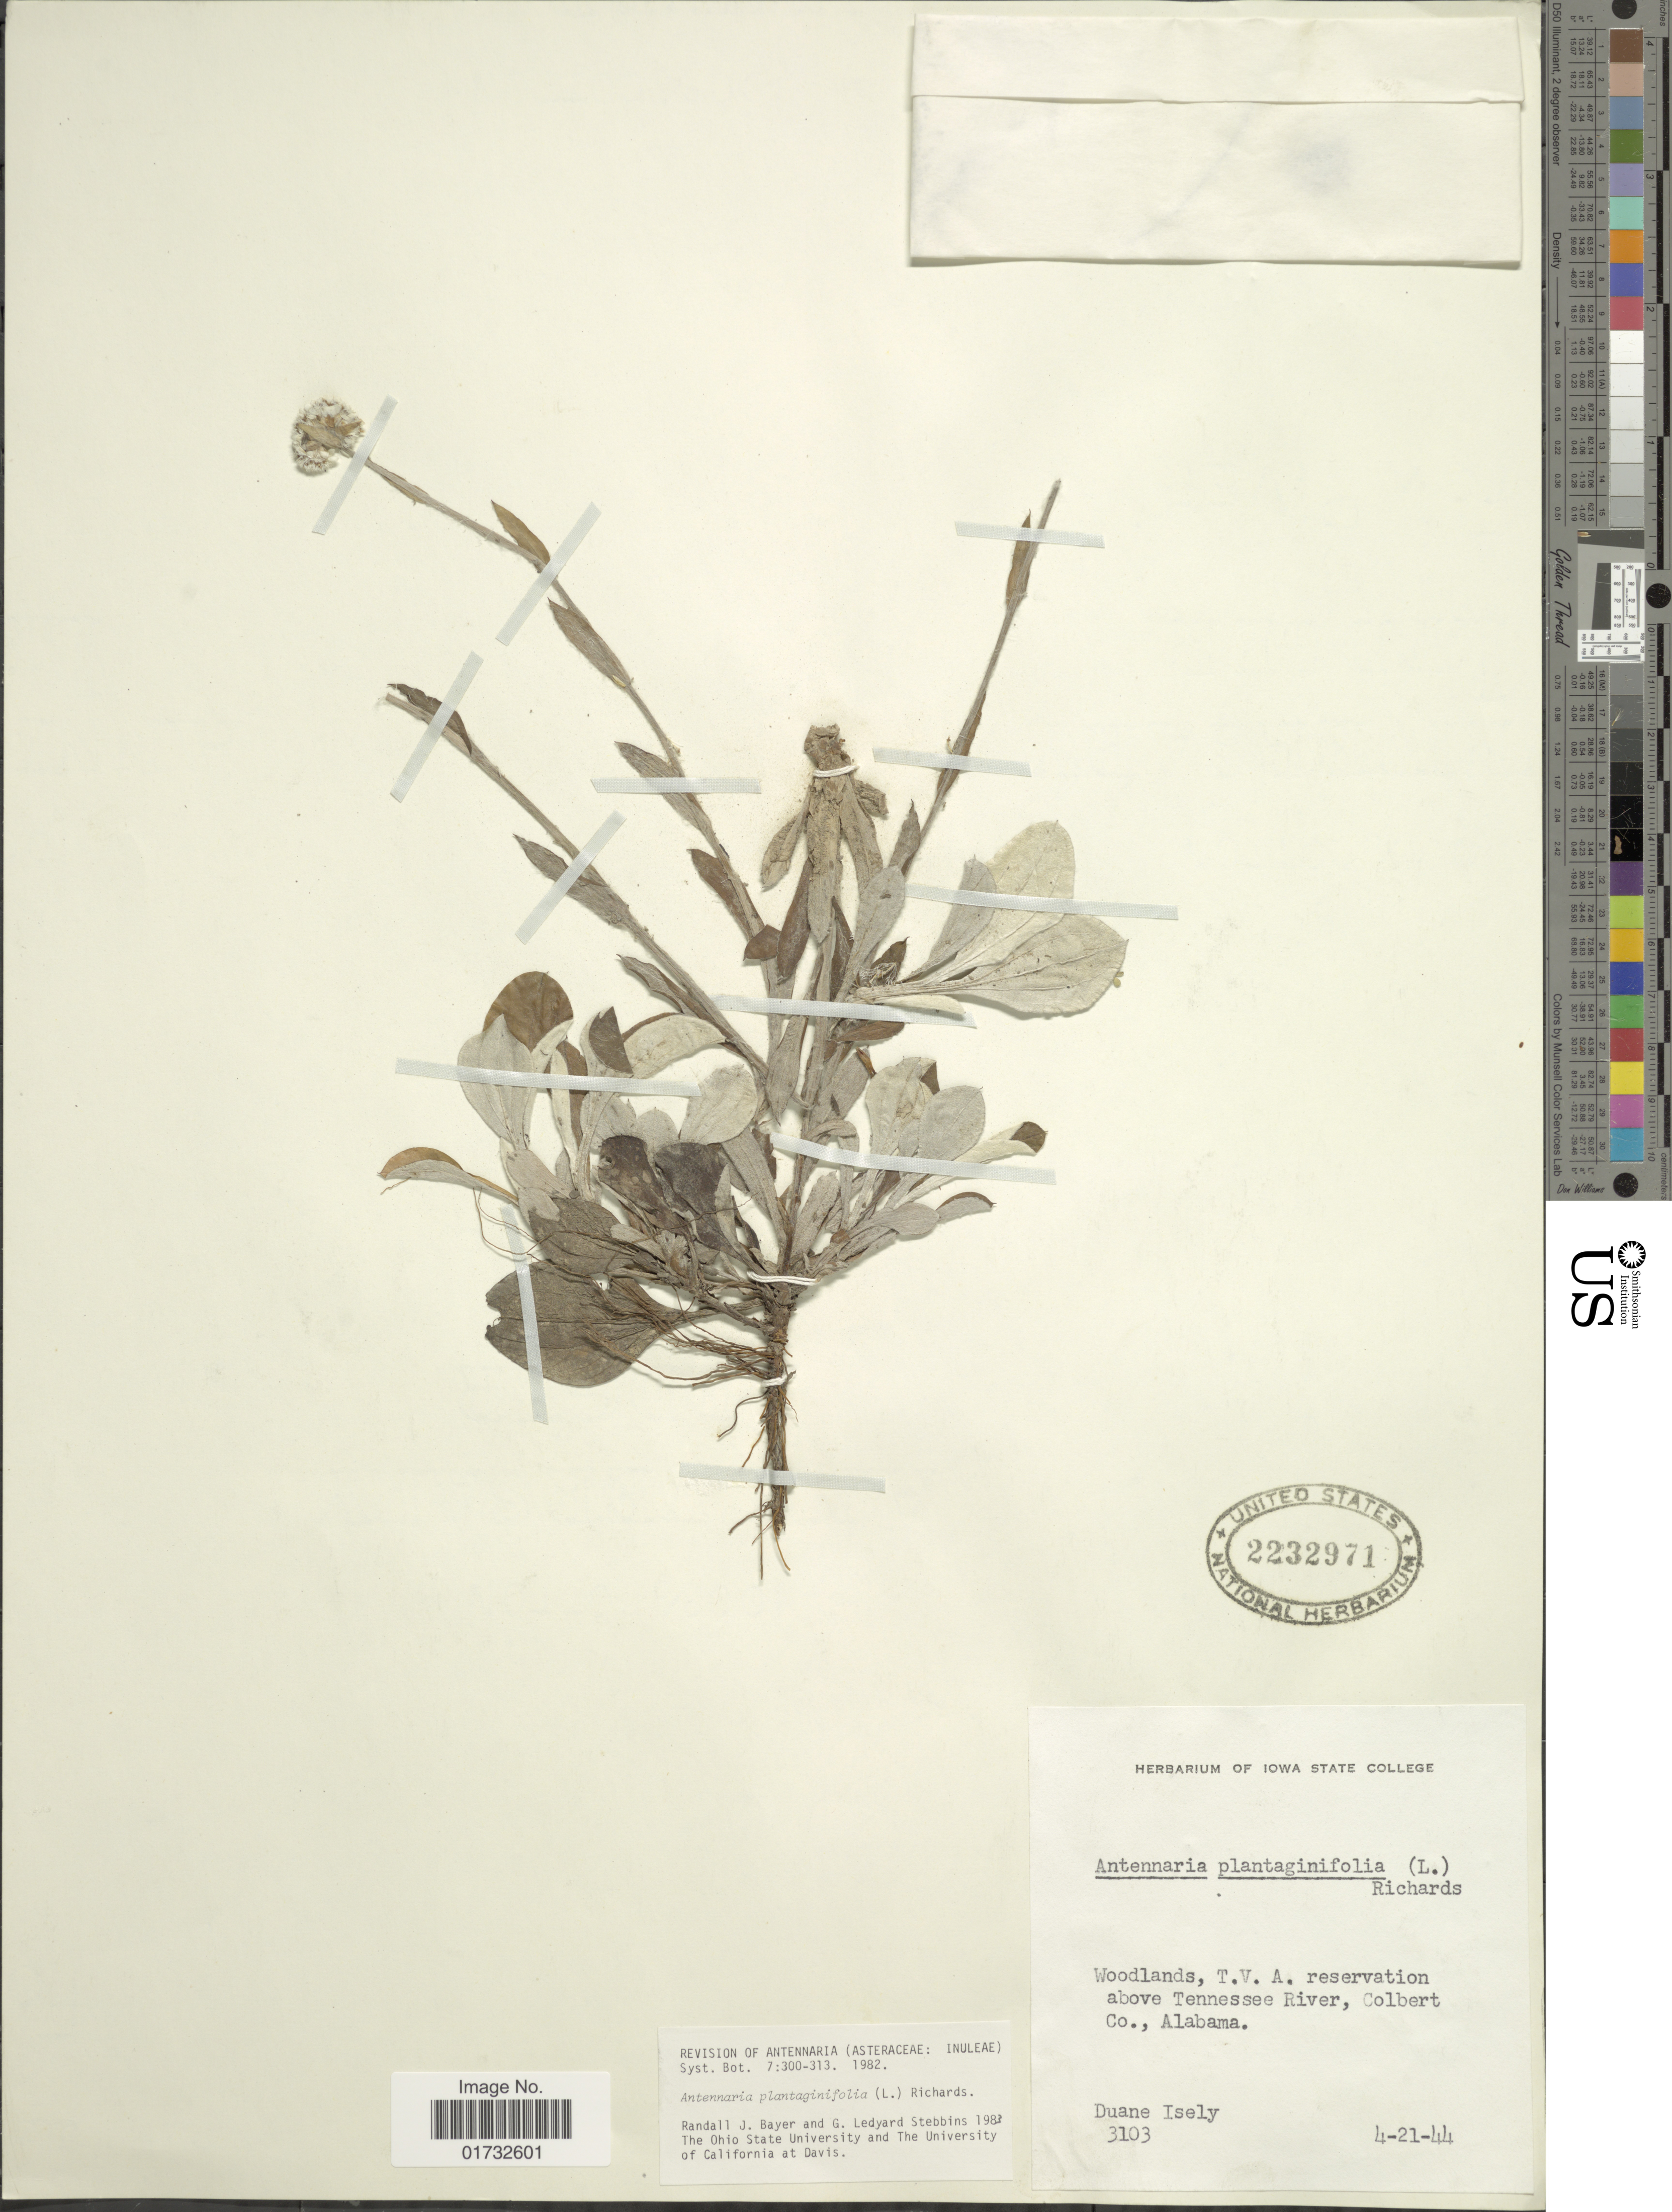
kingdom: Plantae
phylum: Tracheophyta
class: Magnoliopsida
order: Asterales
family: Asteraceae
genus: Antennaria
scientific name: Antennaria plantaginifolia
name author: (L.) Richardson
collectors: D. Isely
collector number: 3103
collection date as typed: Transcribed d/m/y: 21/4/44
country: United States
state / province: Alabama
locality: Woodlands, T.V. A. reservation above Tennessee River, Colbert Co.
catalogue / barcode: US 2232971